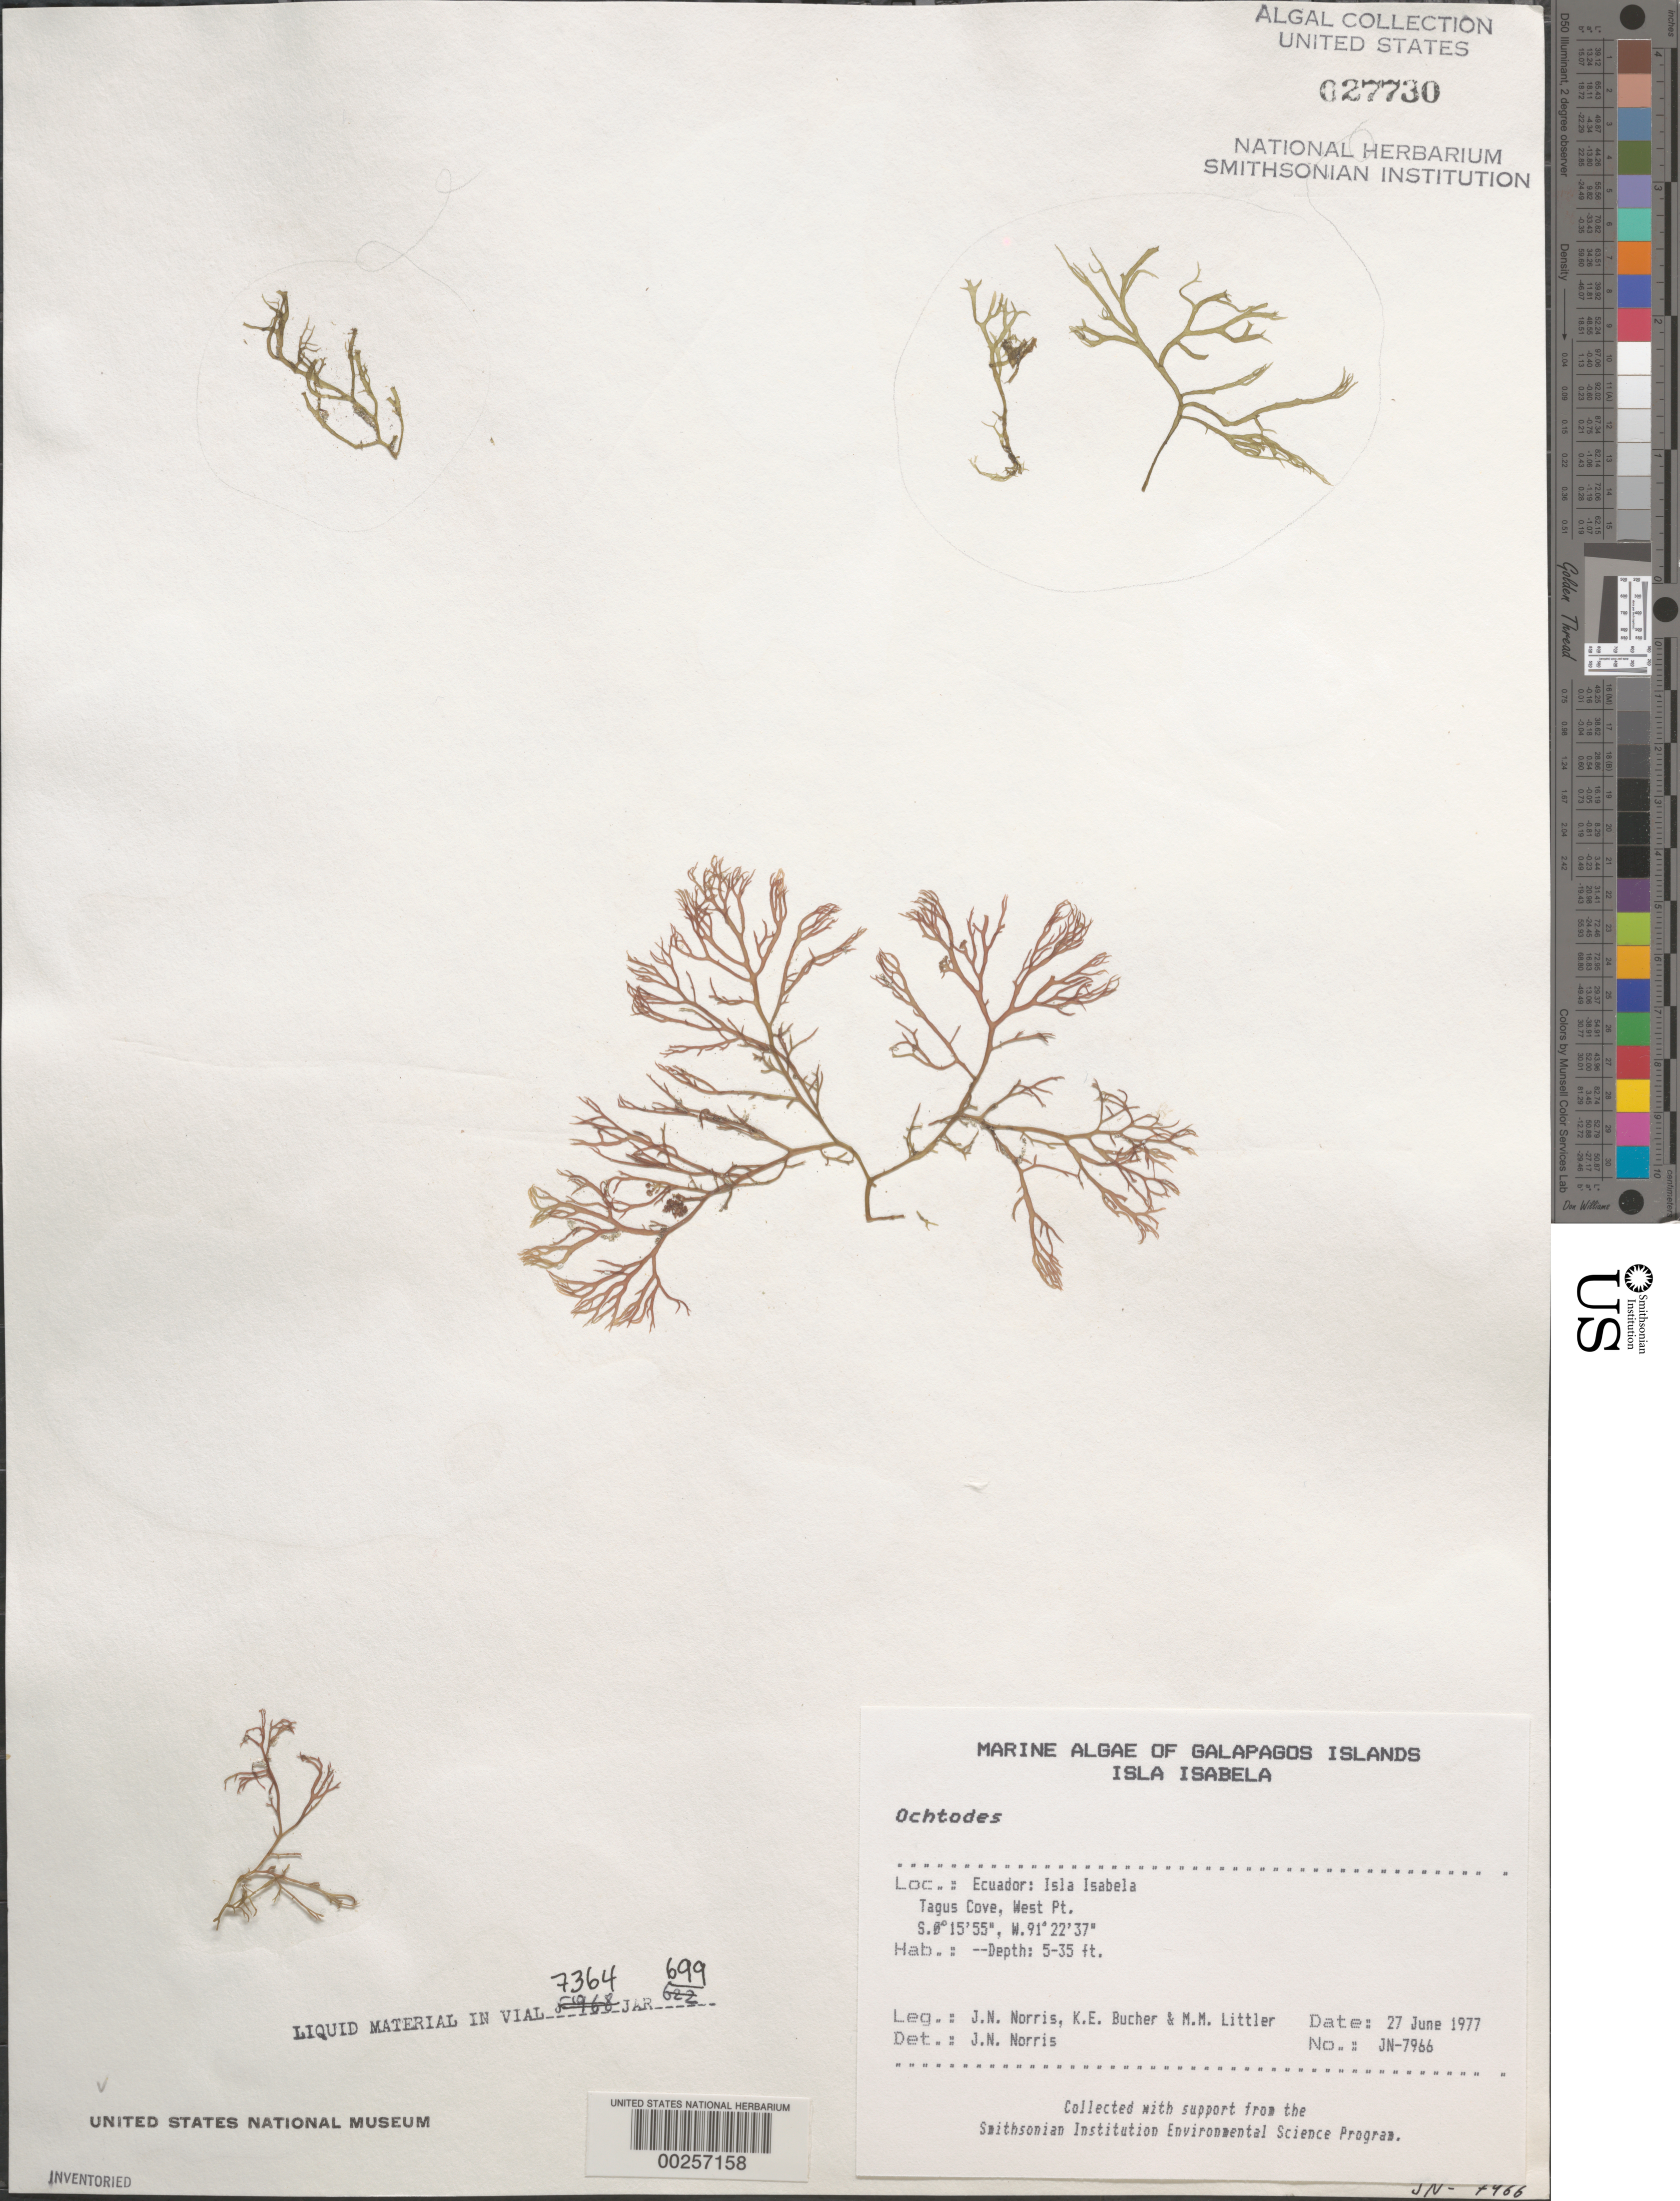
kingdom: Plantae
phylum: Rhodophyta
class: Florideophyceae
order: Gigartinales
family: Rhizophyllidaceae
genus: Ochtodes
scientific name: Ochtodes sp.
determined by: Norris, James N.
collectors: J. N. Norris, K. E. Bucher & M. M. Littler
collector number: JN-7966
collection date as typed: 27 Jun 1977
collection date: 1977-06-27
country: Ecuador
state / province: Colón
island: Isabela [Albemarle]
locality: Tagus Cove, West Point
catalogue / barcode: US 27730